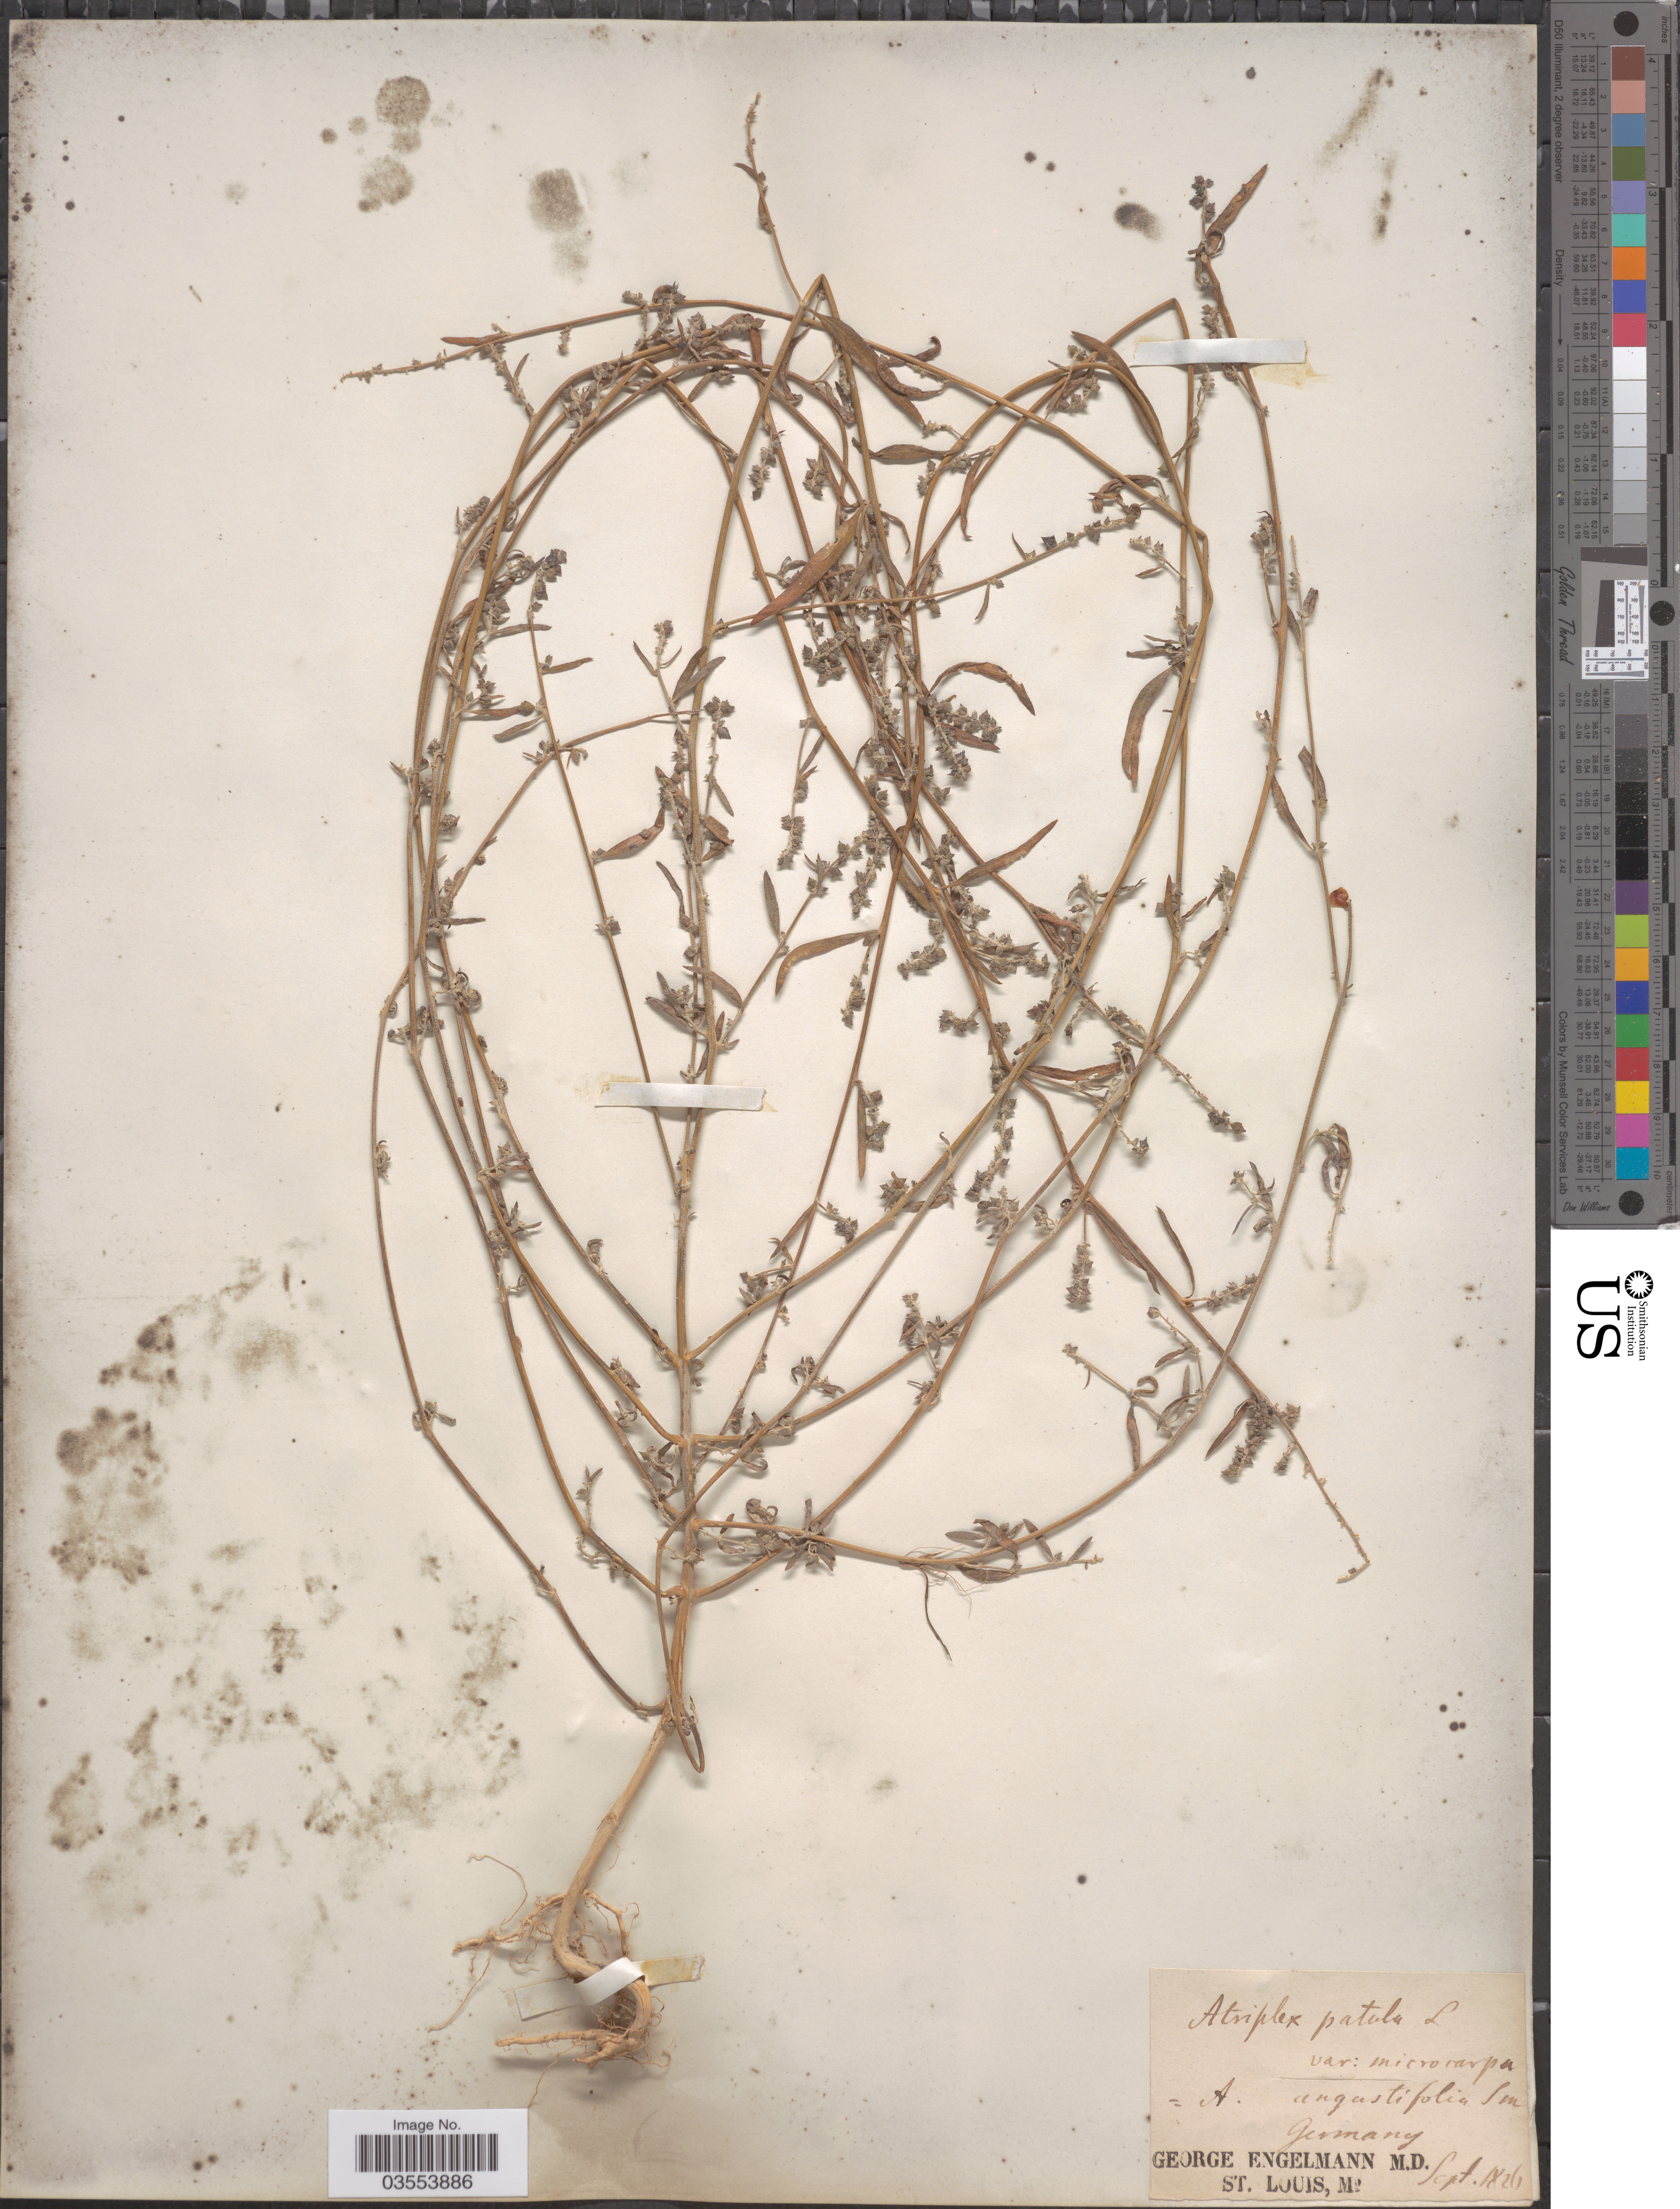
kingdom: Plantae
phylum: Tracheophyta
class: Magnoliopsida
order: Caryophyllales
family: Amaranthaceae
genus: Atriplex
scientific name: Atriplex patula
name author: L.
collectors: G. Engelmann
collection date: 1826-09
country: Germany